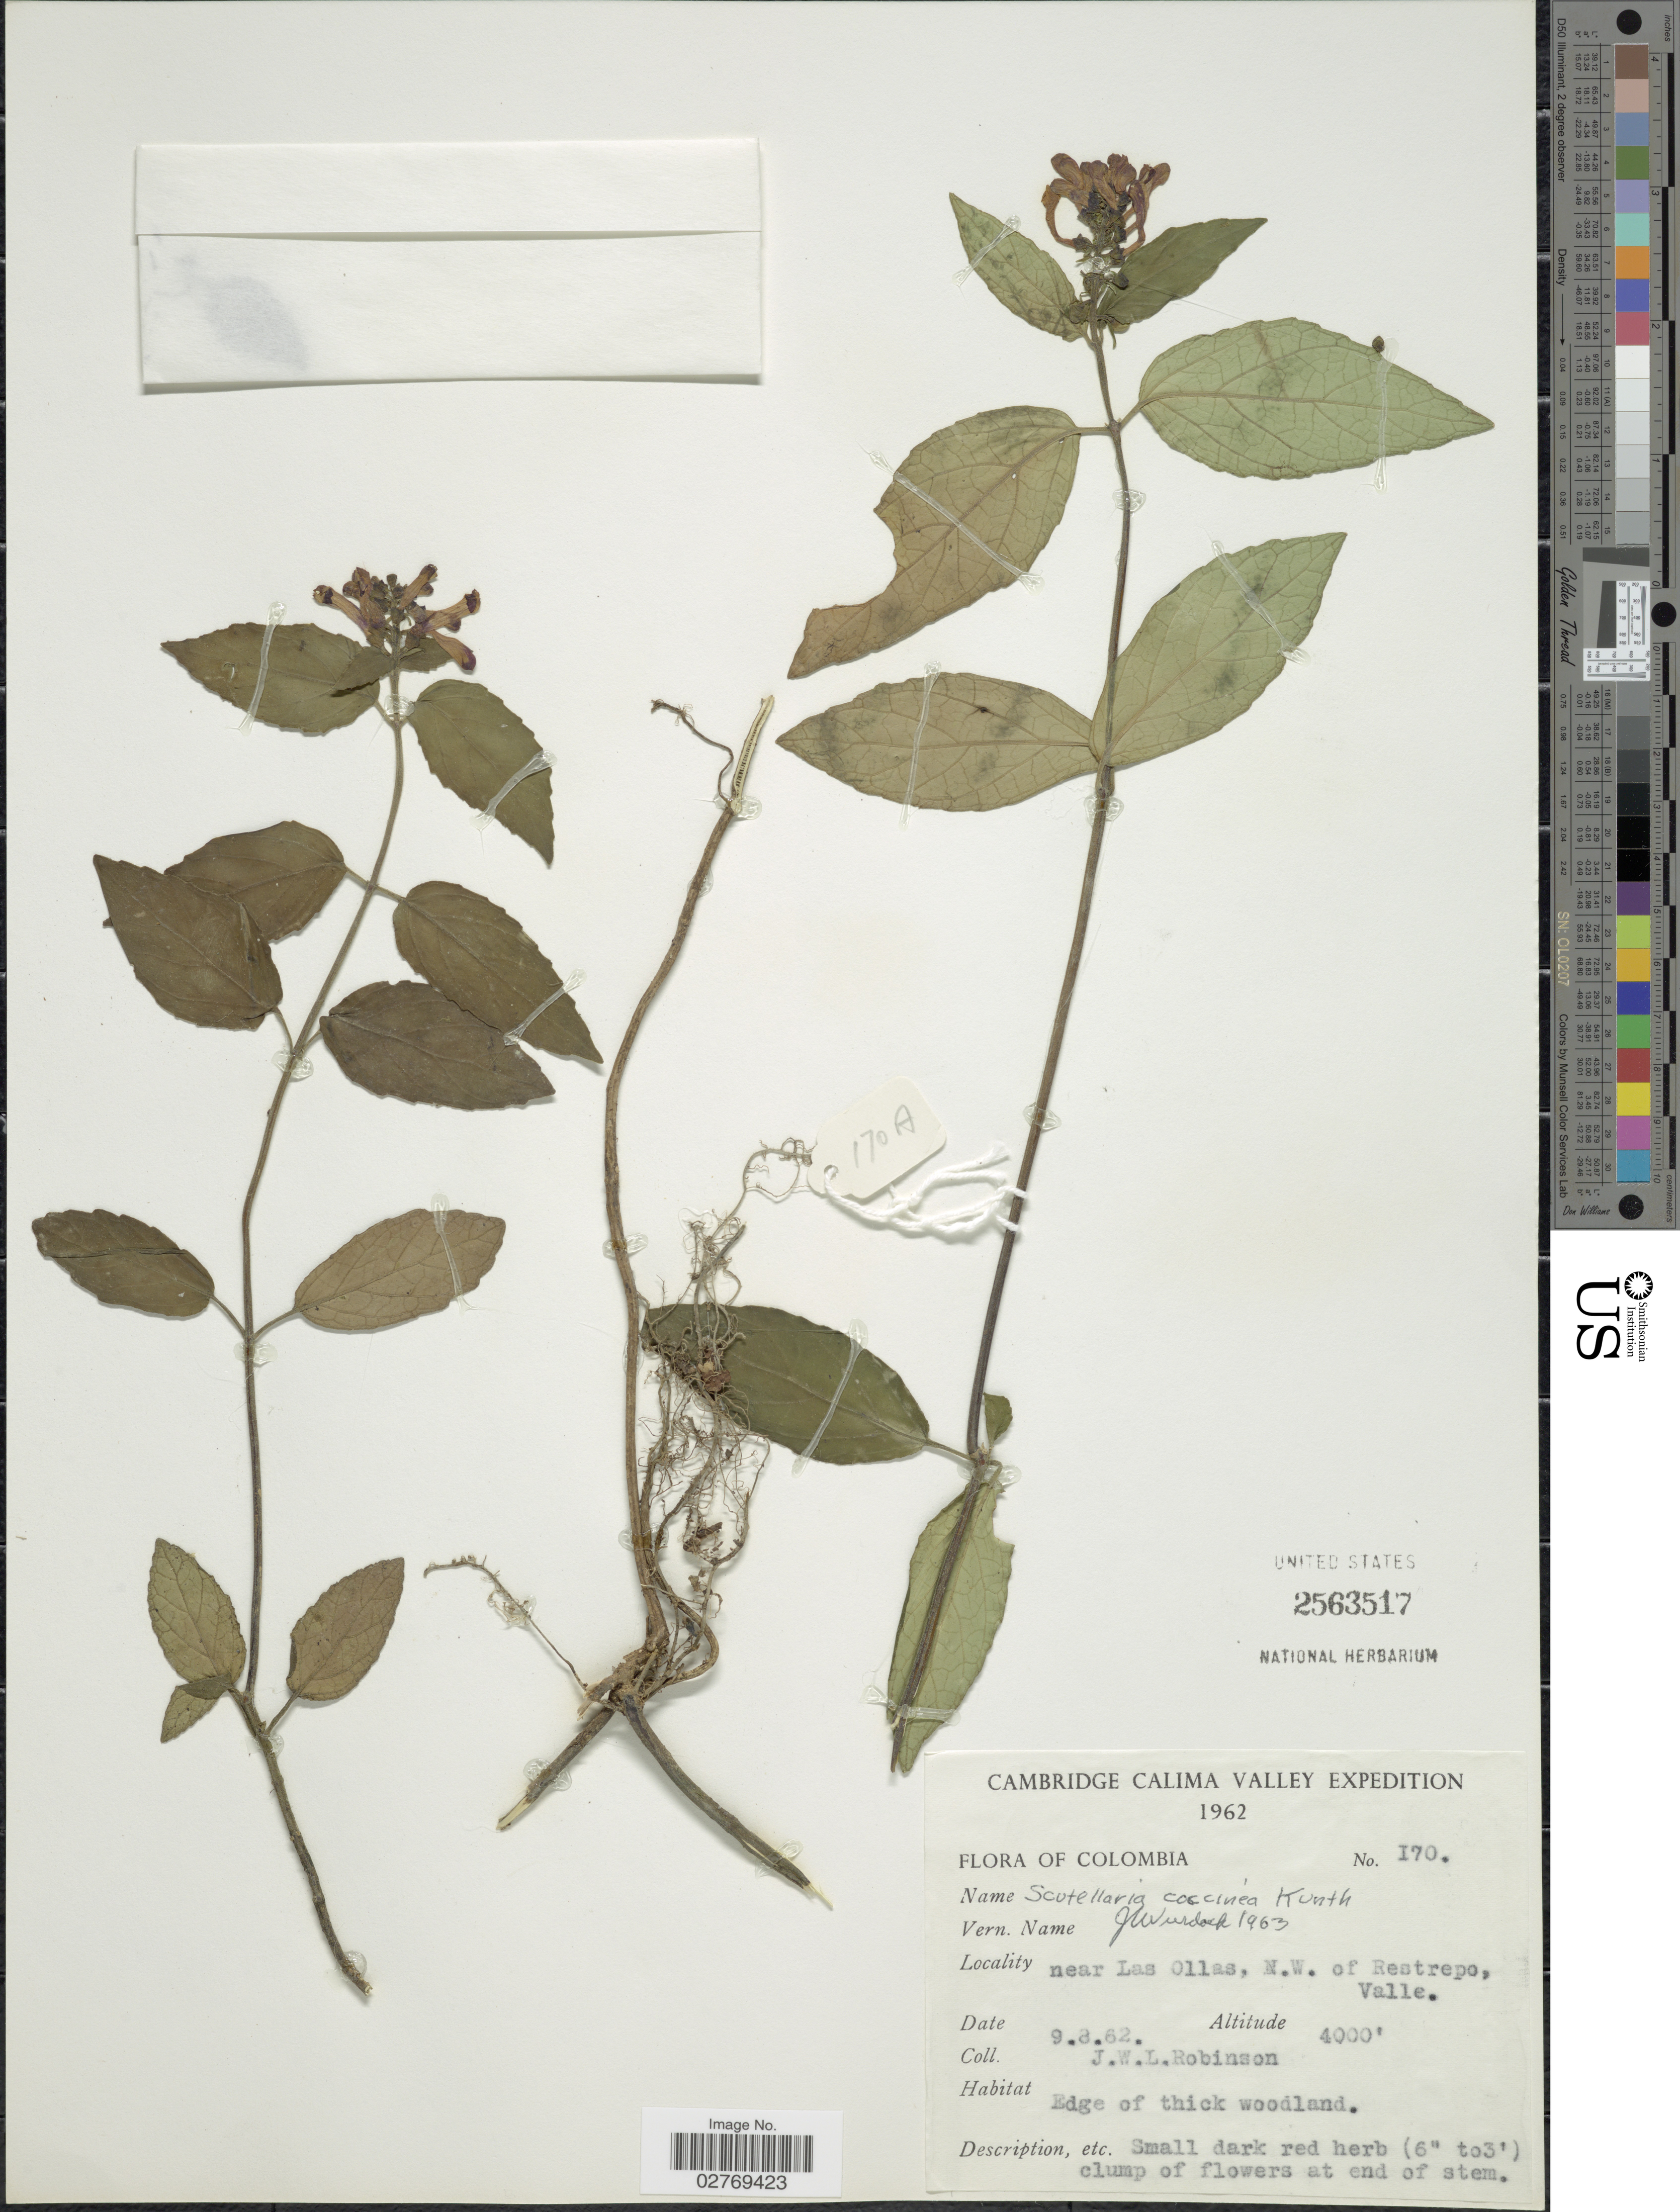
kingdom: Plantae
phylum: Tracheophyta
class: Magnoliopsida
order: Lamiales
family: Lamiaceae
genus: Scutellaria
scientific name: Scutellaria coccinea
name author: Kunth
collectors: J. W. Robinson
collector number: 170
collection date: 1962-08-09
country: Colombia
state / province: Valle del Cauca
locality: Cambridge Calima Valley, near Las Ollas, N.W. of Restrepo, Valle.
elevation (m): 1219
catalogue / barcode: US 2563517